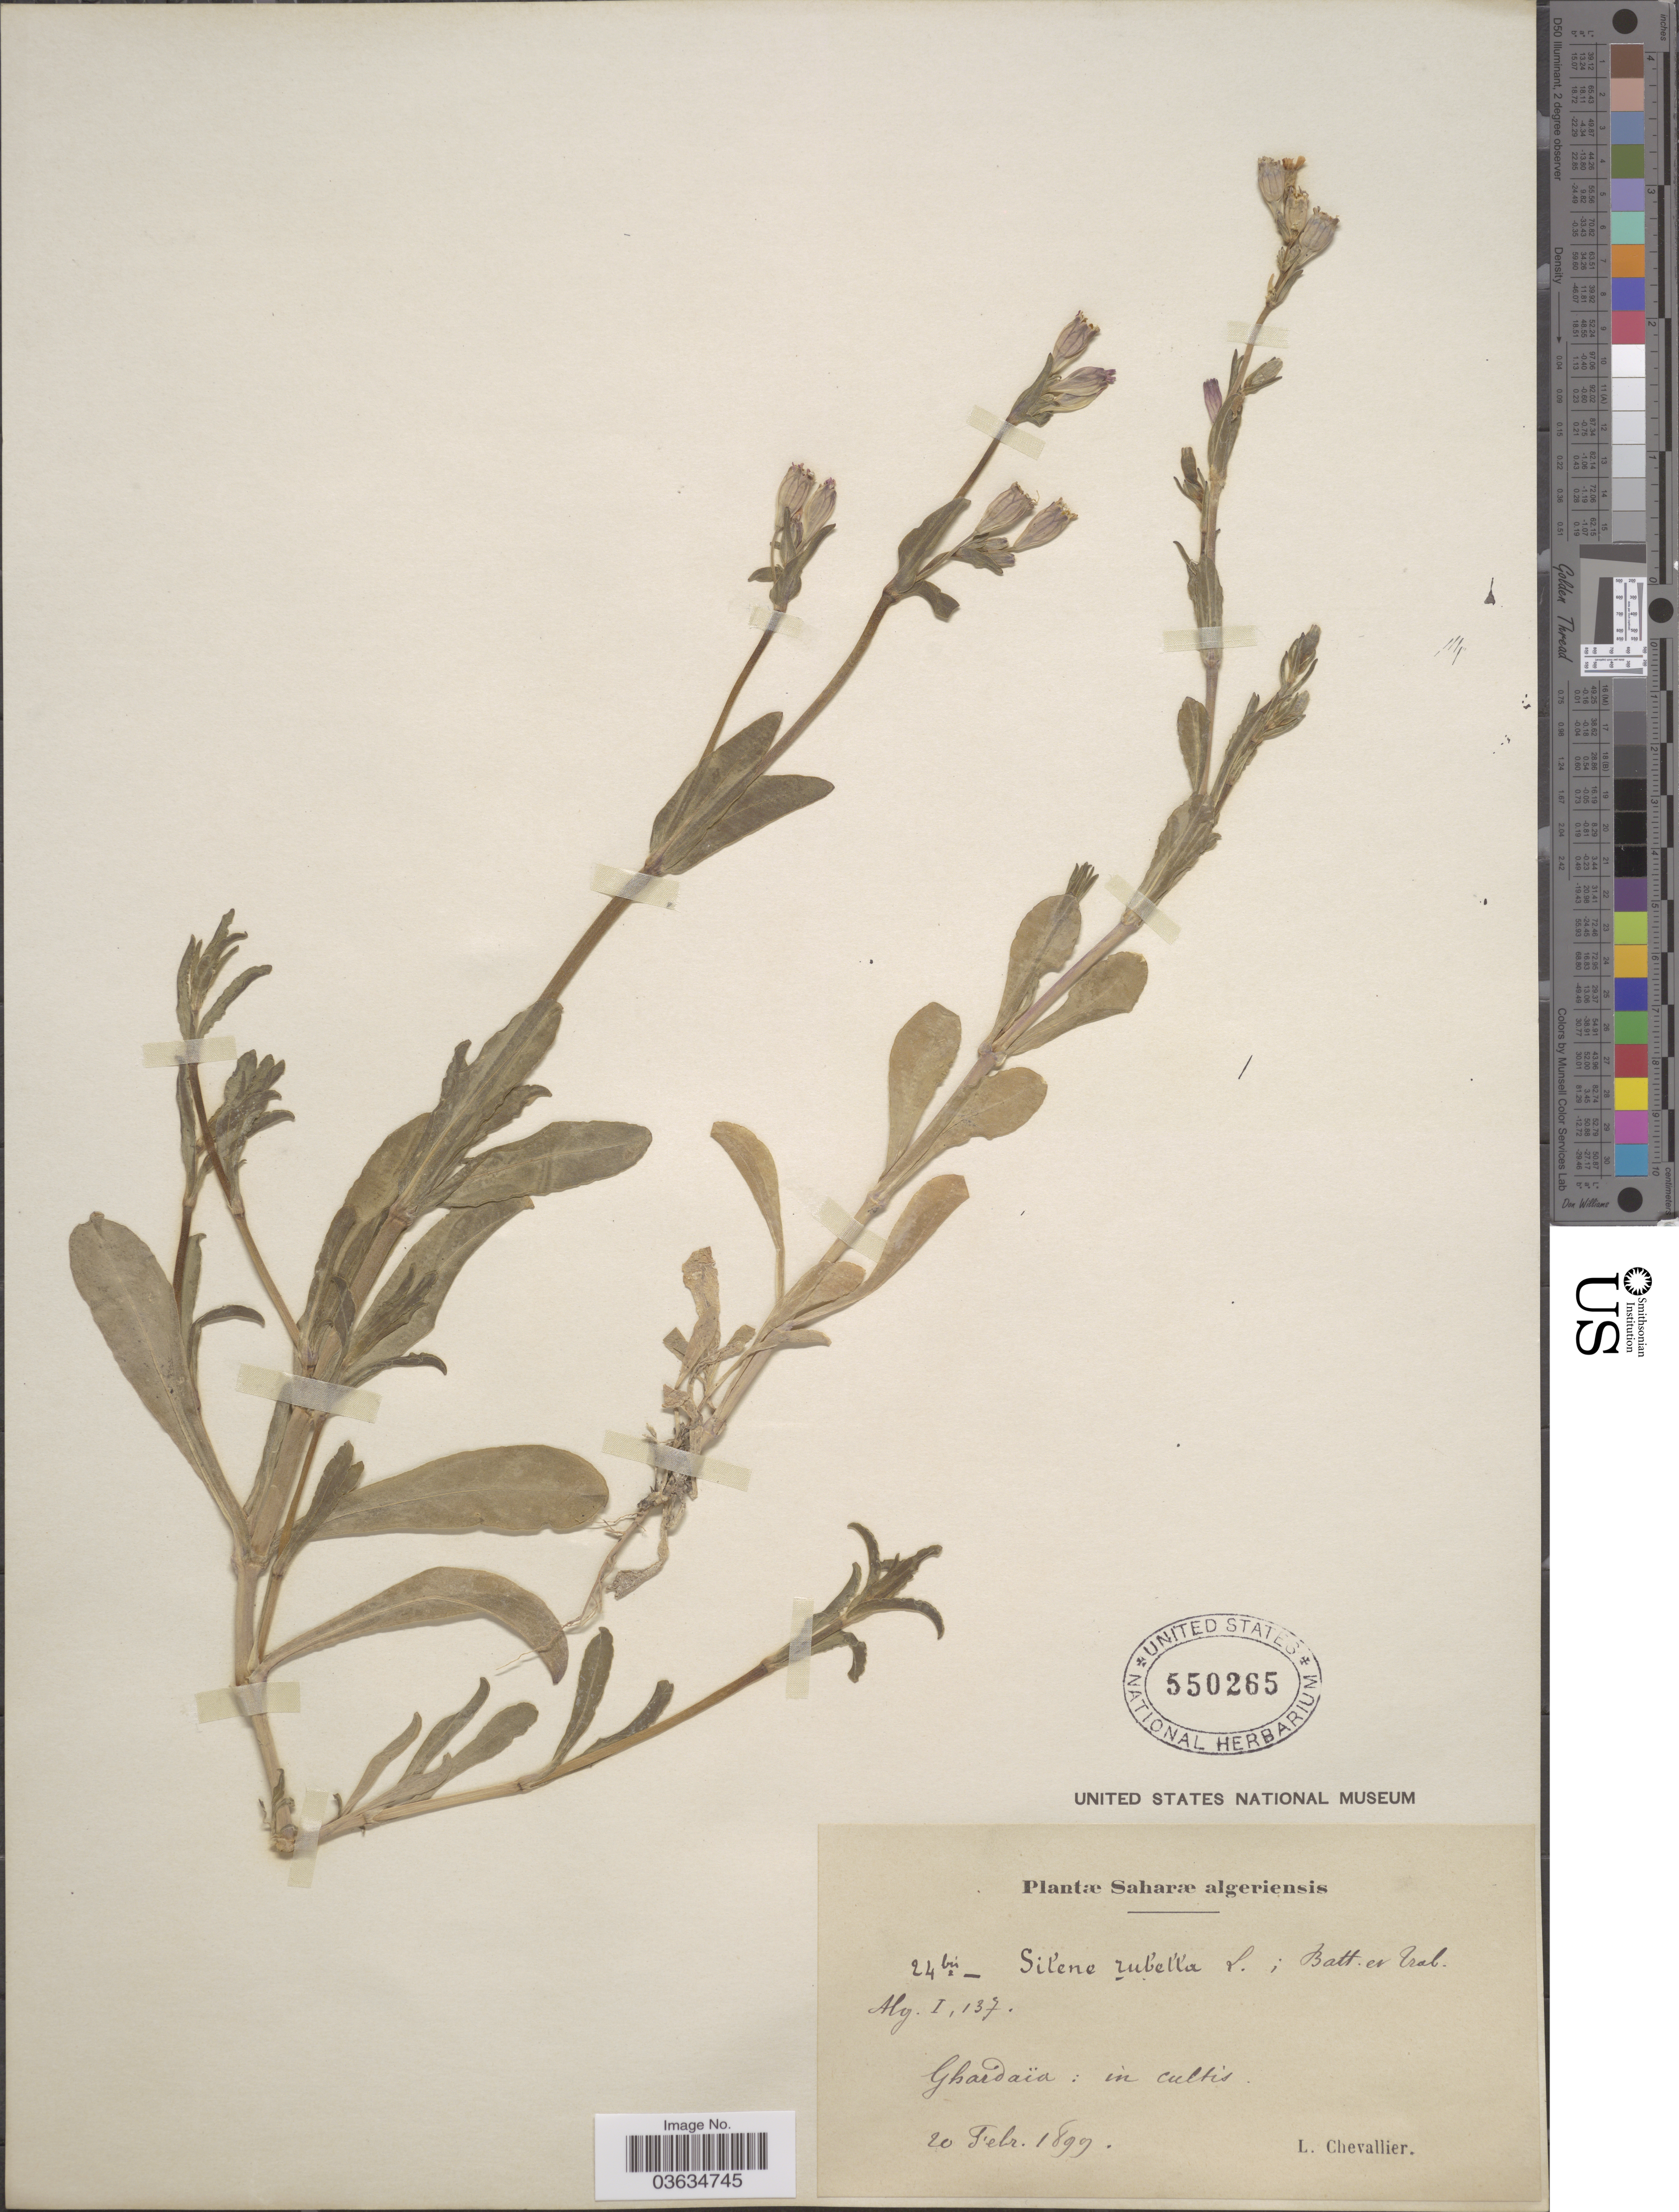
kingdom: Plantae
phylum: Tracheophyta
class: Magnoliopsida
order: Caryophyllales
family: Caryophyllaceae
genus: Silene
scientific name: Silene rubella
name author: L.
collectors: L. Chevallier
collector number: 24bis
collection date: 1899-02-20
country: Algeria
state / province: Ghardaïa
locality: Saharæ algeriensis.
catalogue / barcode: US 550265